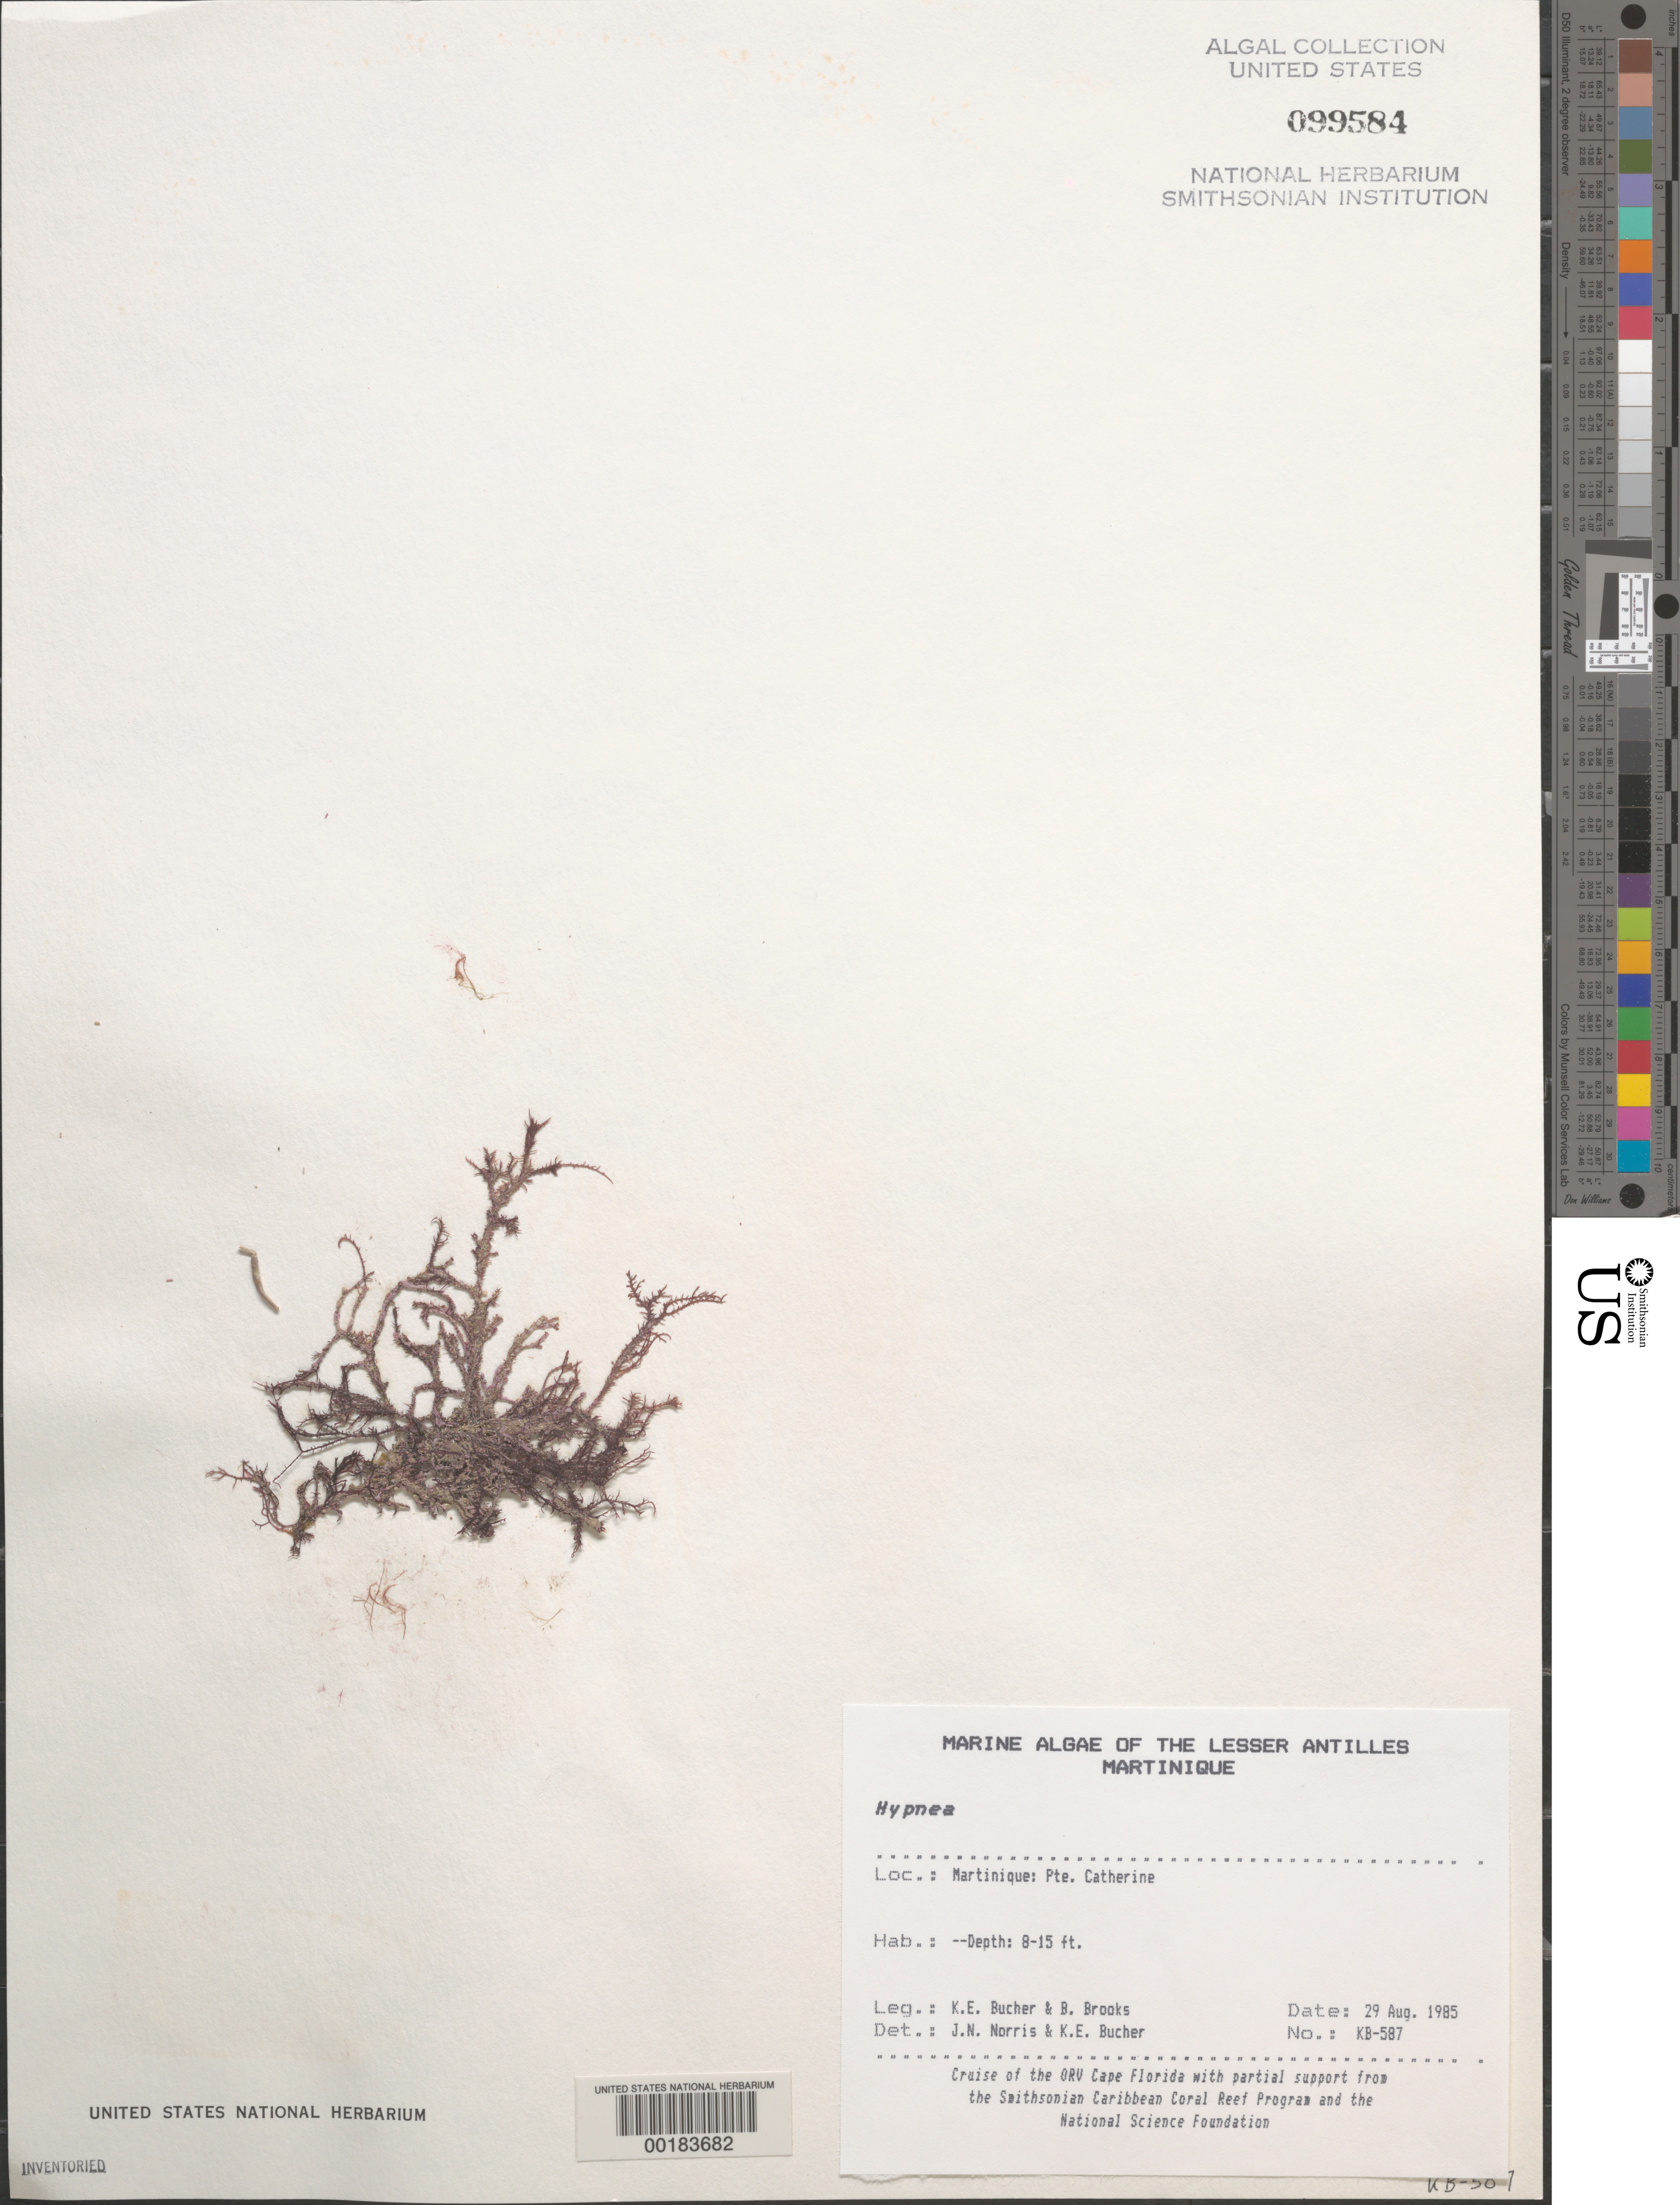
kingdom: Plantae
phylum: Rhodophyta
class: Florideophyceae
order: Gigartinales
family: Cystocloniaceae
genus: Hypnea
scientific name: Hypnea sp.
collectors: K. E. Bucher & B. Brooks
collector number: KB-587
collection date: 1985-08-29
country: Martinique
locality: The Lesser Antilles. Pte. Catherine.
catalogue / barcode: US 99584